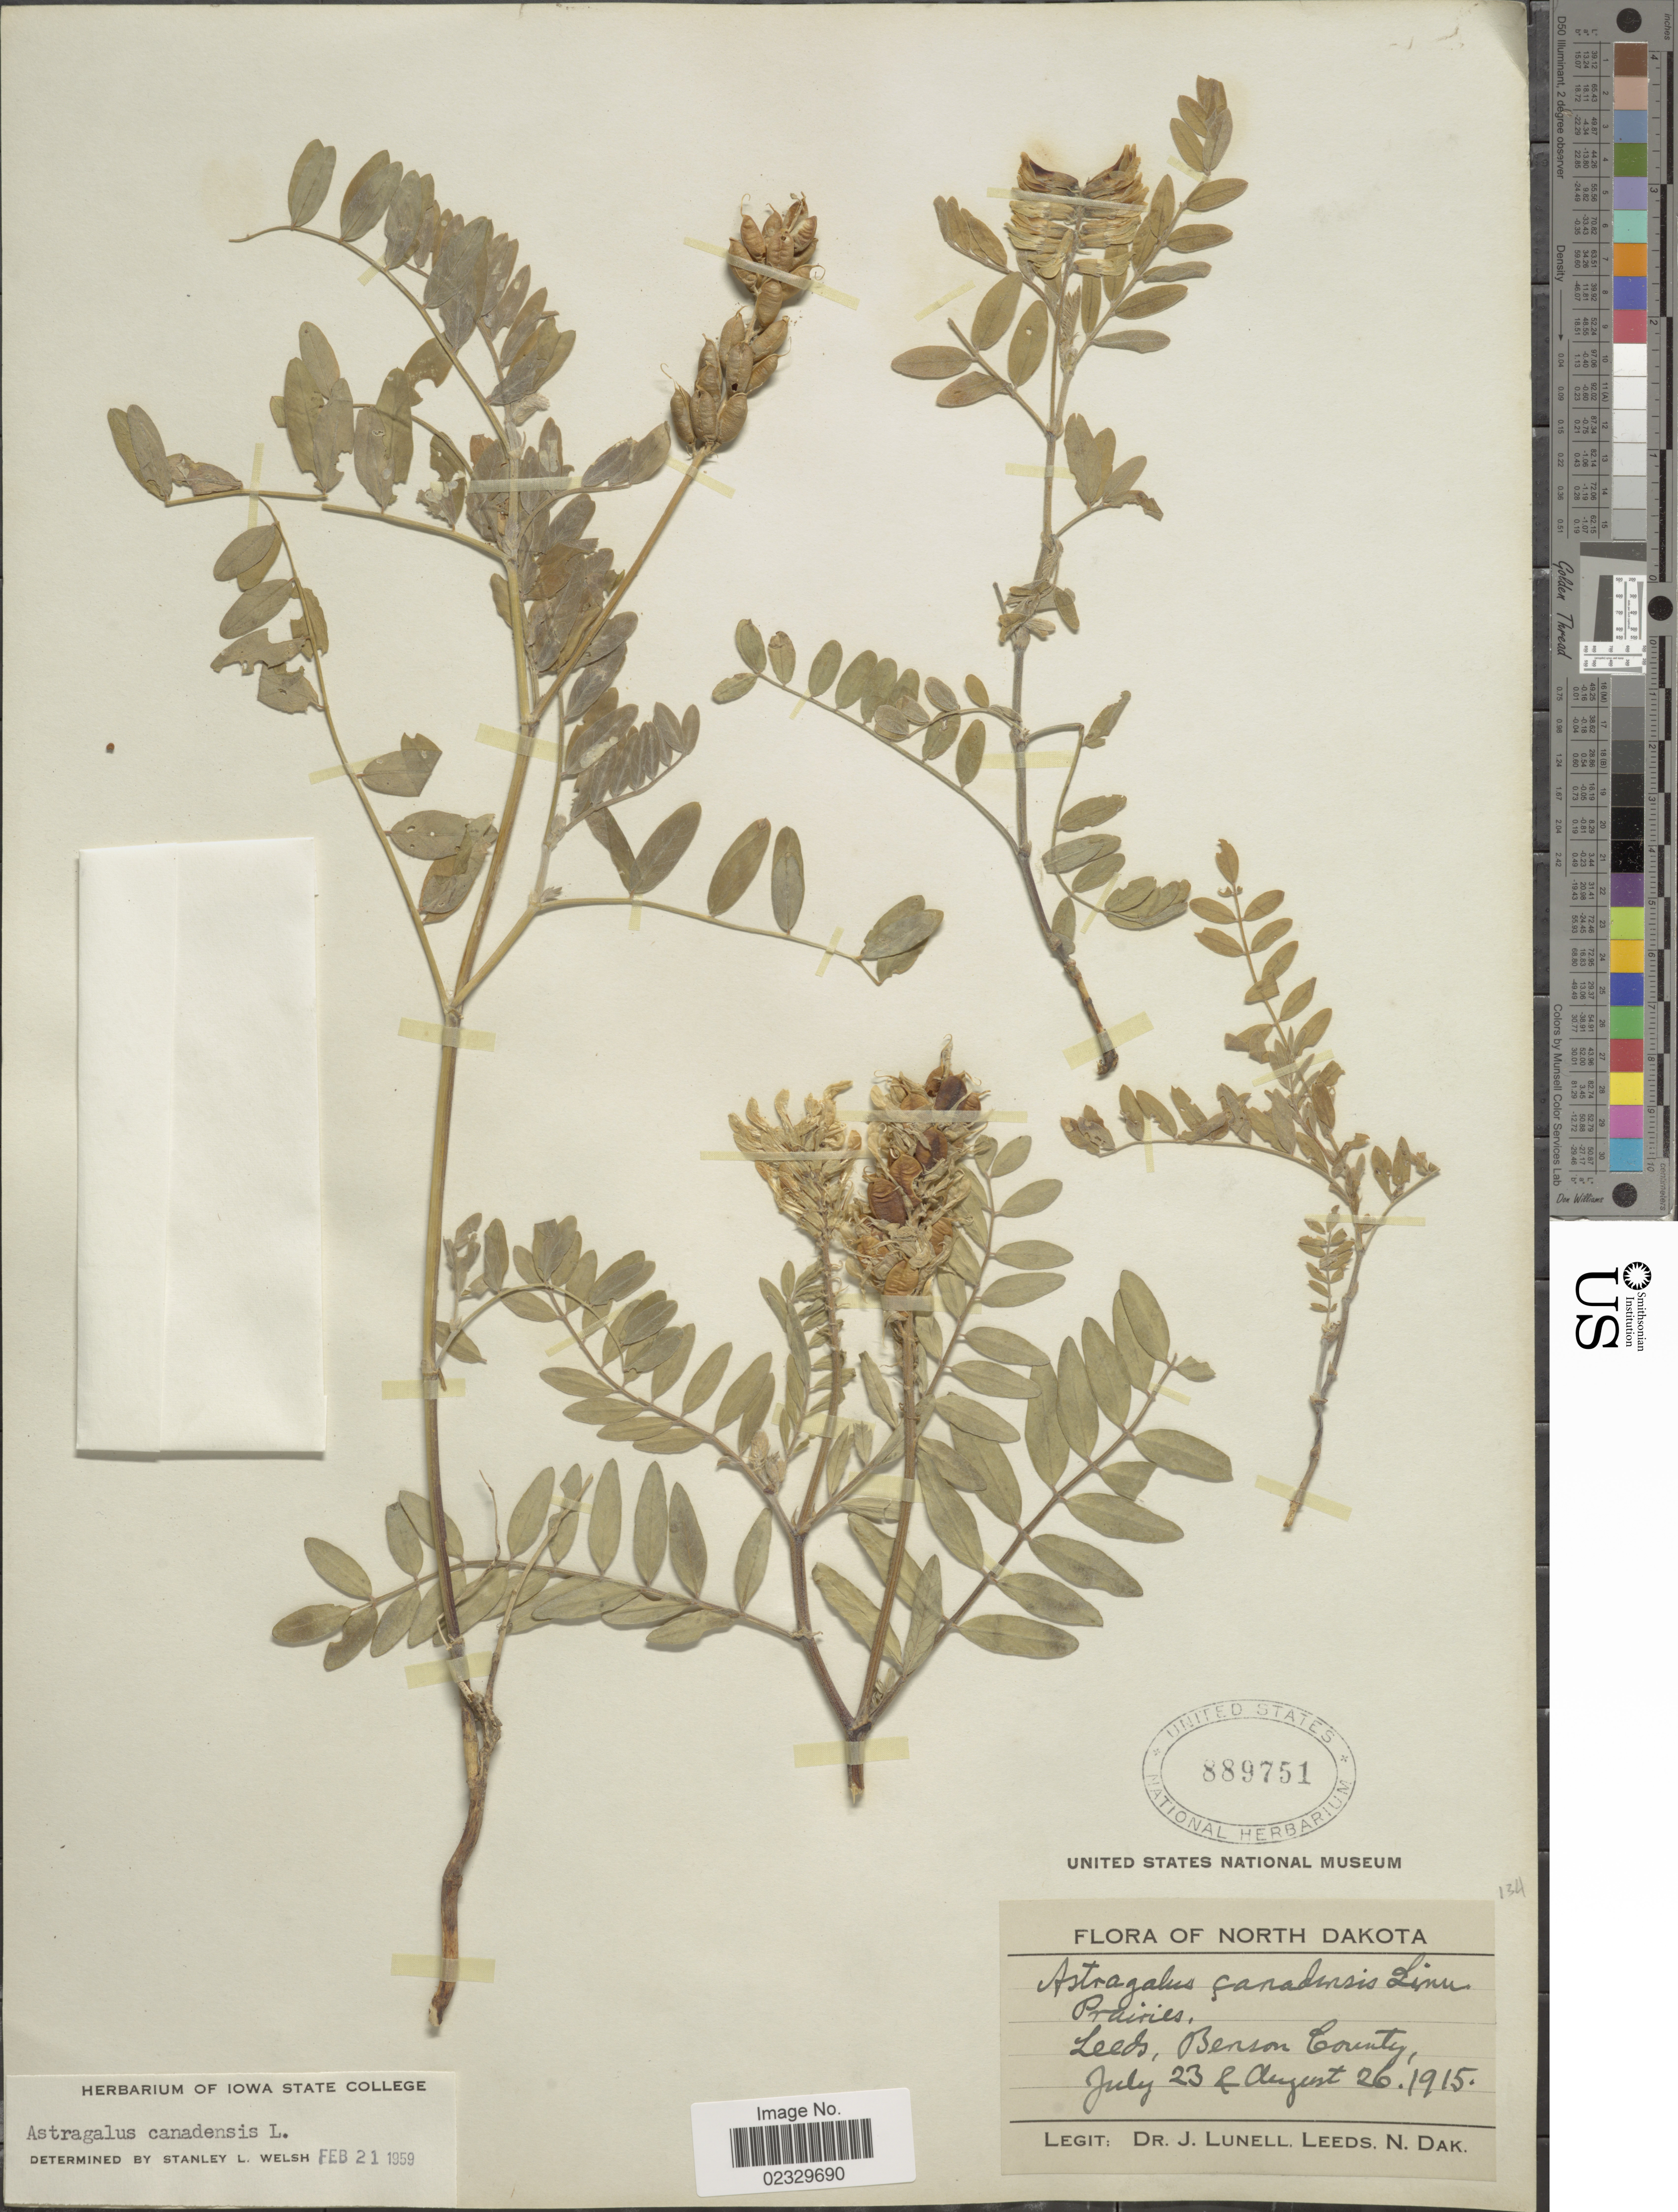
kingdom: Plantae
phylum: Tracheophyta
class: Magnoliopsida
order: Fabales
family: Fabaceae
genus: Astragalus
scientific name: Astragalus canadensis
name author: L.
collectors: J. Lunell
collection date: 1915-07-23/1915-08-26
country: United States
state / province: North Dakota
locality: Leeds, Benson County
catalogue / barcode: US 889751